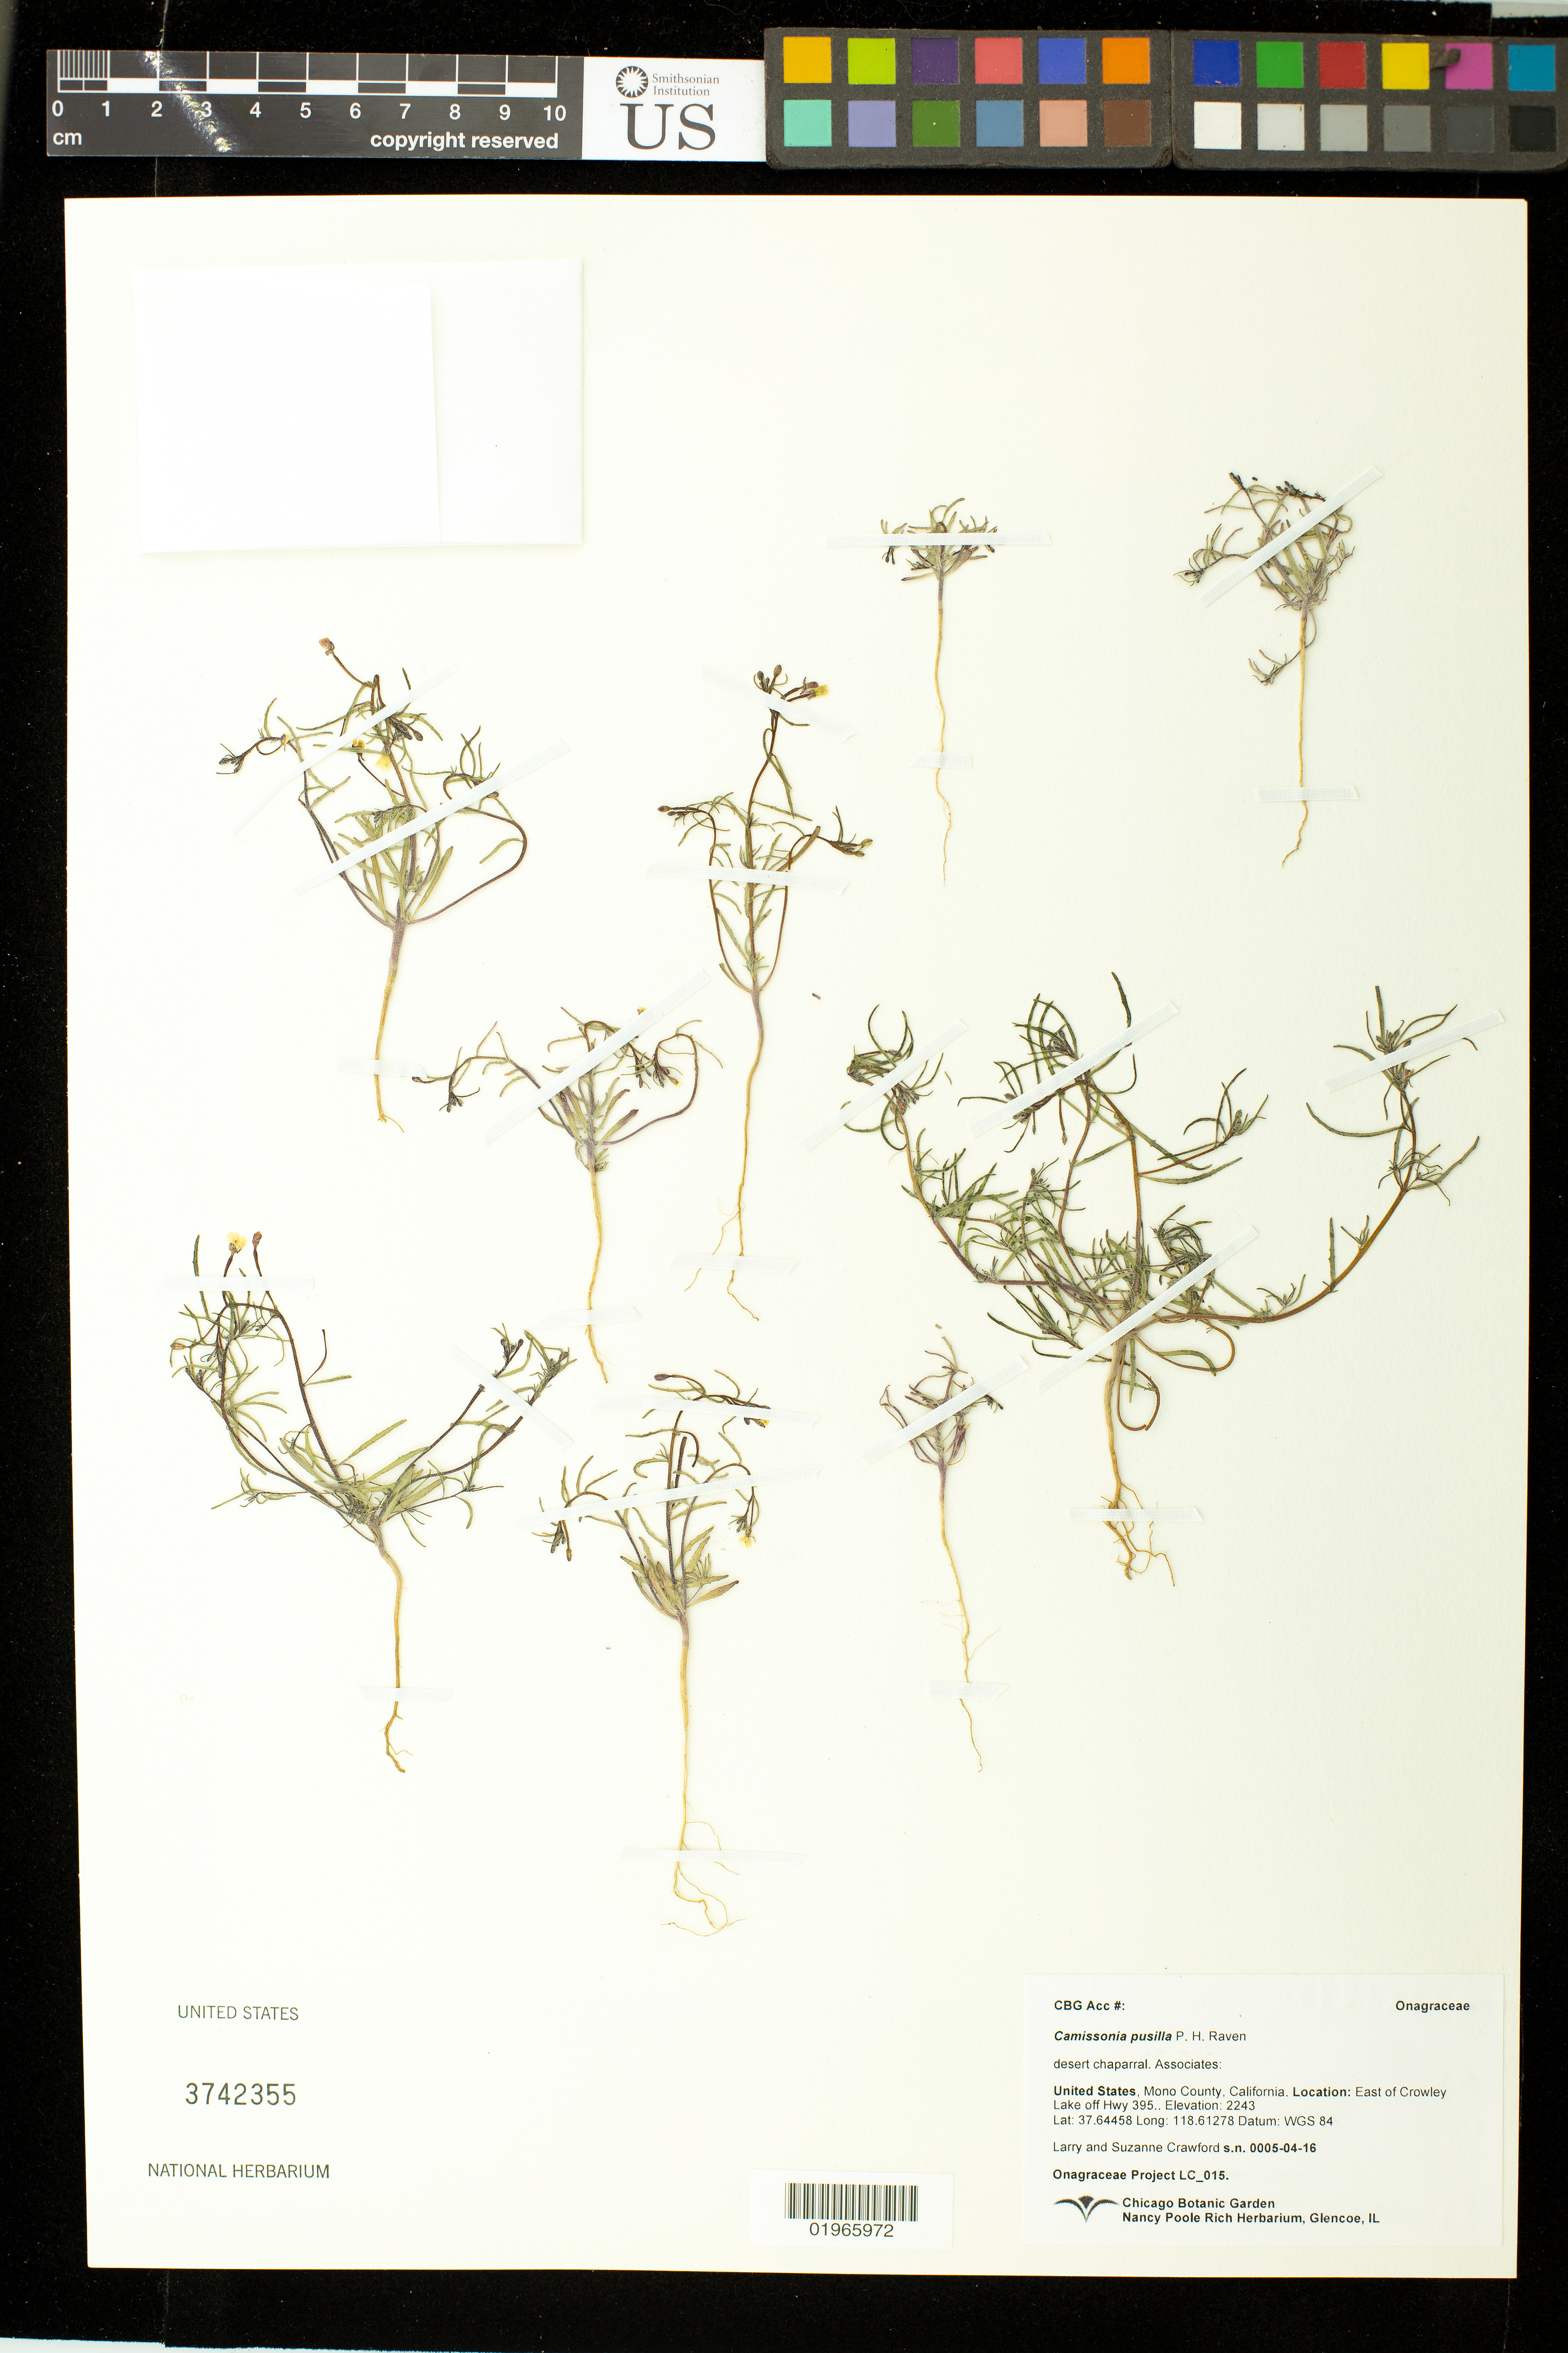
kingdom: Plantae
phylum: Tracheophyta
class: Magnoliopsida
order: Myrtales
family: Onagraceae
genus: Camissonia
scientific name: Camissonia pusilla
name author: P.H. Raven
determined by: Wagner, W. L., (BOT), Smithsonian Institution - National Museum of Natural History (UNITED STATES)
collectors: L. Crawford & S. Crawford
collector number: LC 015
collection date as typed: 5/4/2106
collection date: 2016-05-04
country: United States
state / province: California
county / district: Mono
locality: East of Crowley Lake off Hwy 395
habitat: Desert chapperal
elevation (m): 2243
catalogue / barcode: US 3742355